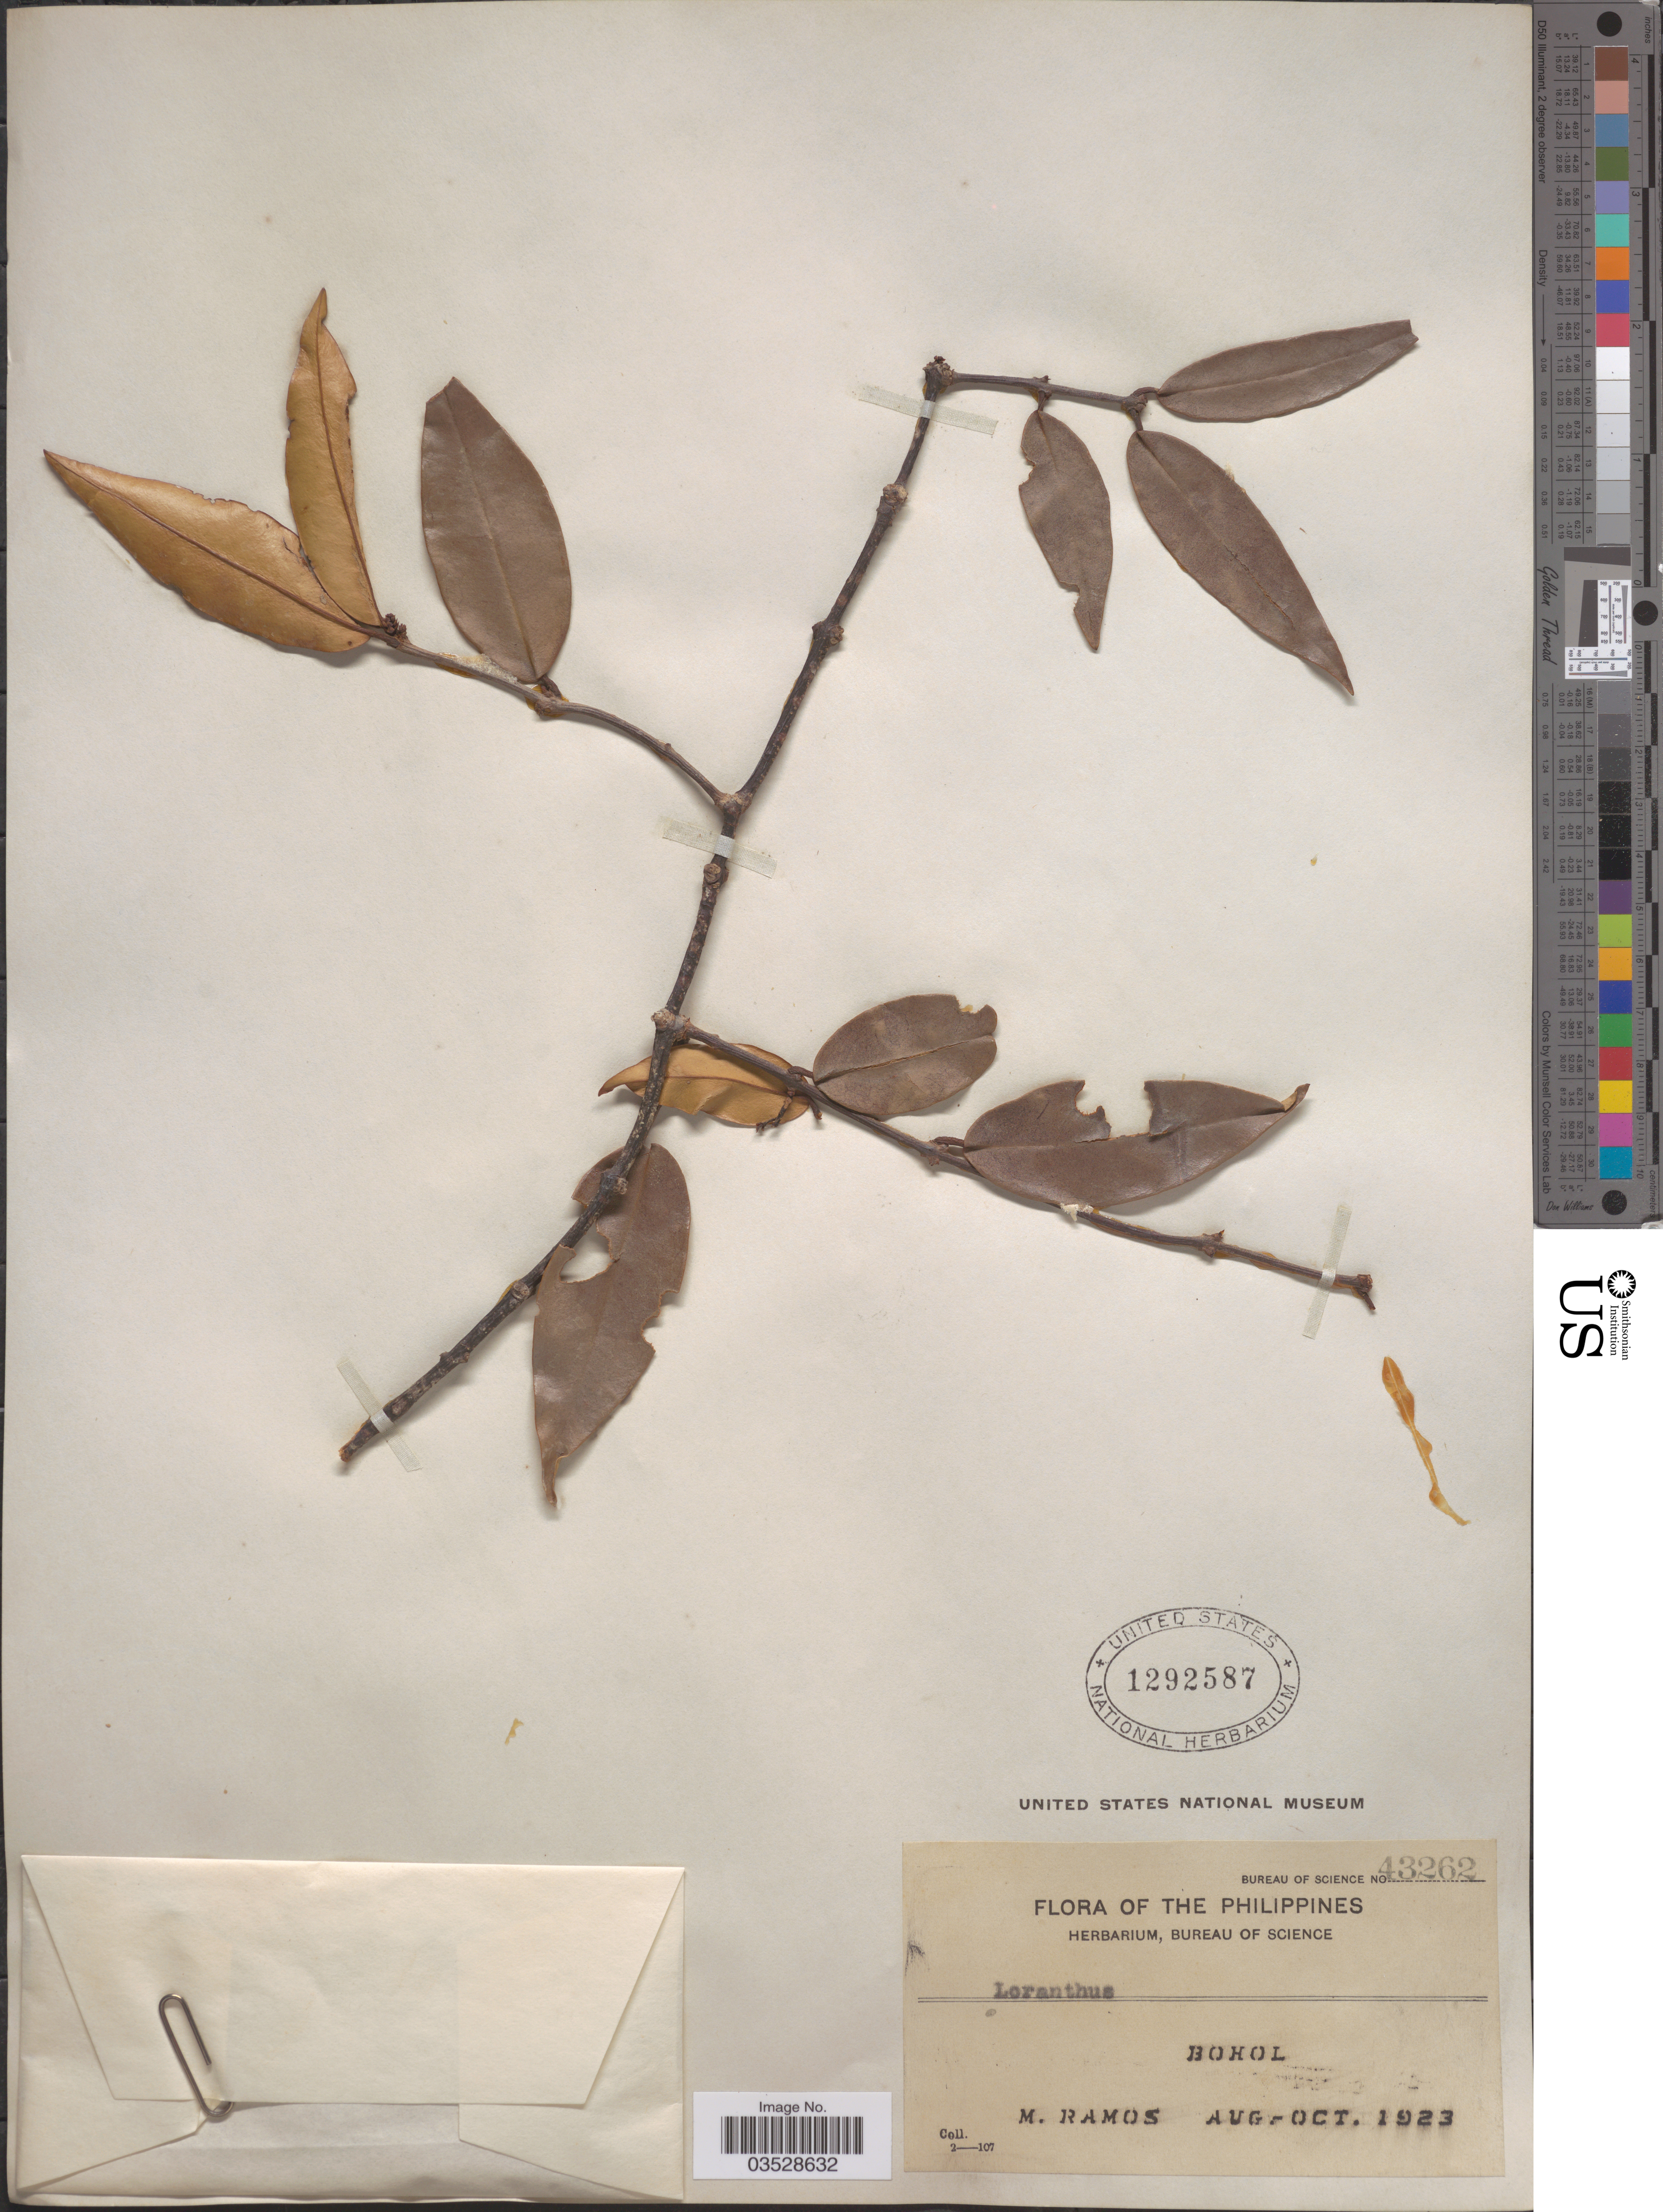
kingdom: Plantae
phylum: Tracheophyta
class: Magnoliopsida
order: Santalales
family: Loranthaceae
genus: Loranthus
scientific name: Loranthus sp.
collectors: M. Ramos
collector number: Bureau of Science 43262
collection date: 1923-08/1923-10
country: Philippines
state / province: Central Visayas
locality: Bohol.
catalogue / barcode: US 1292587